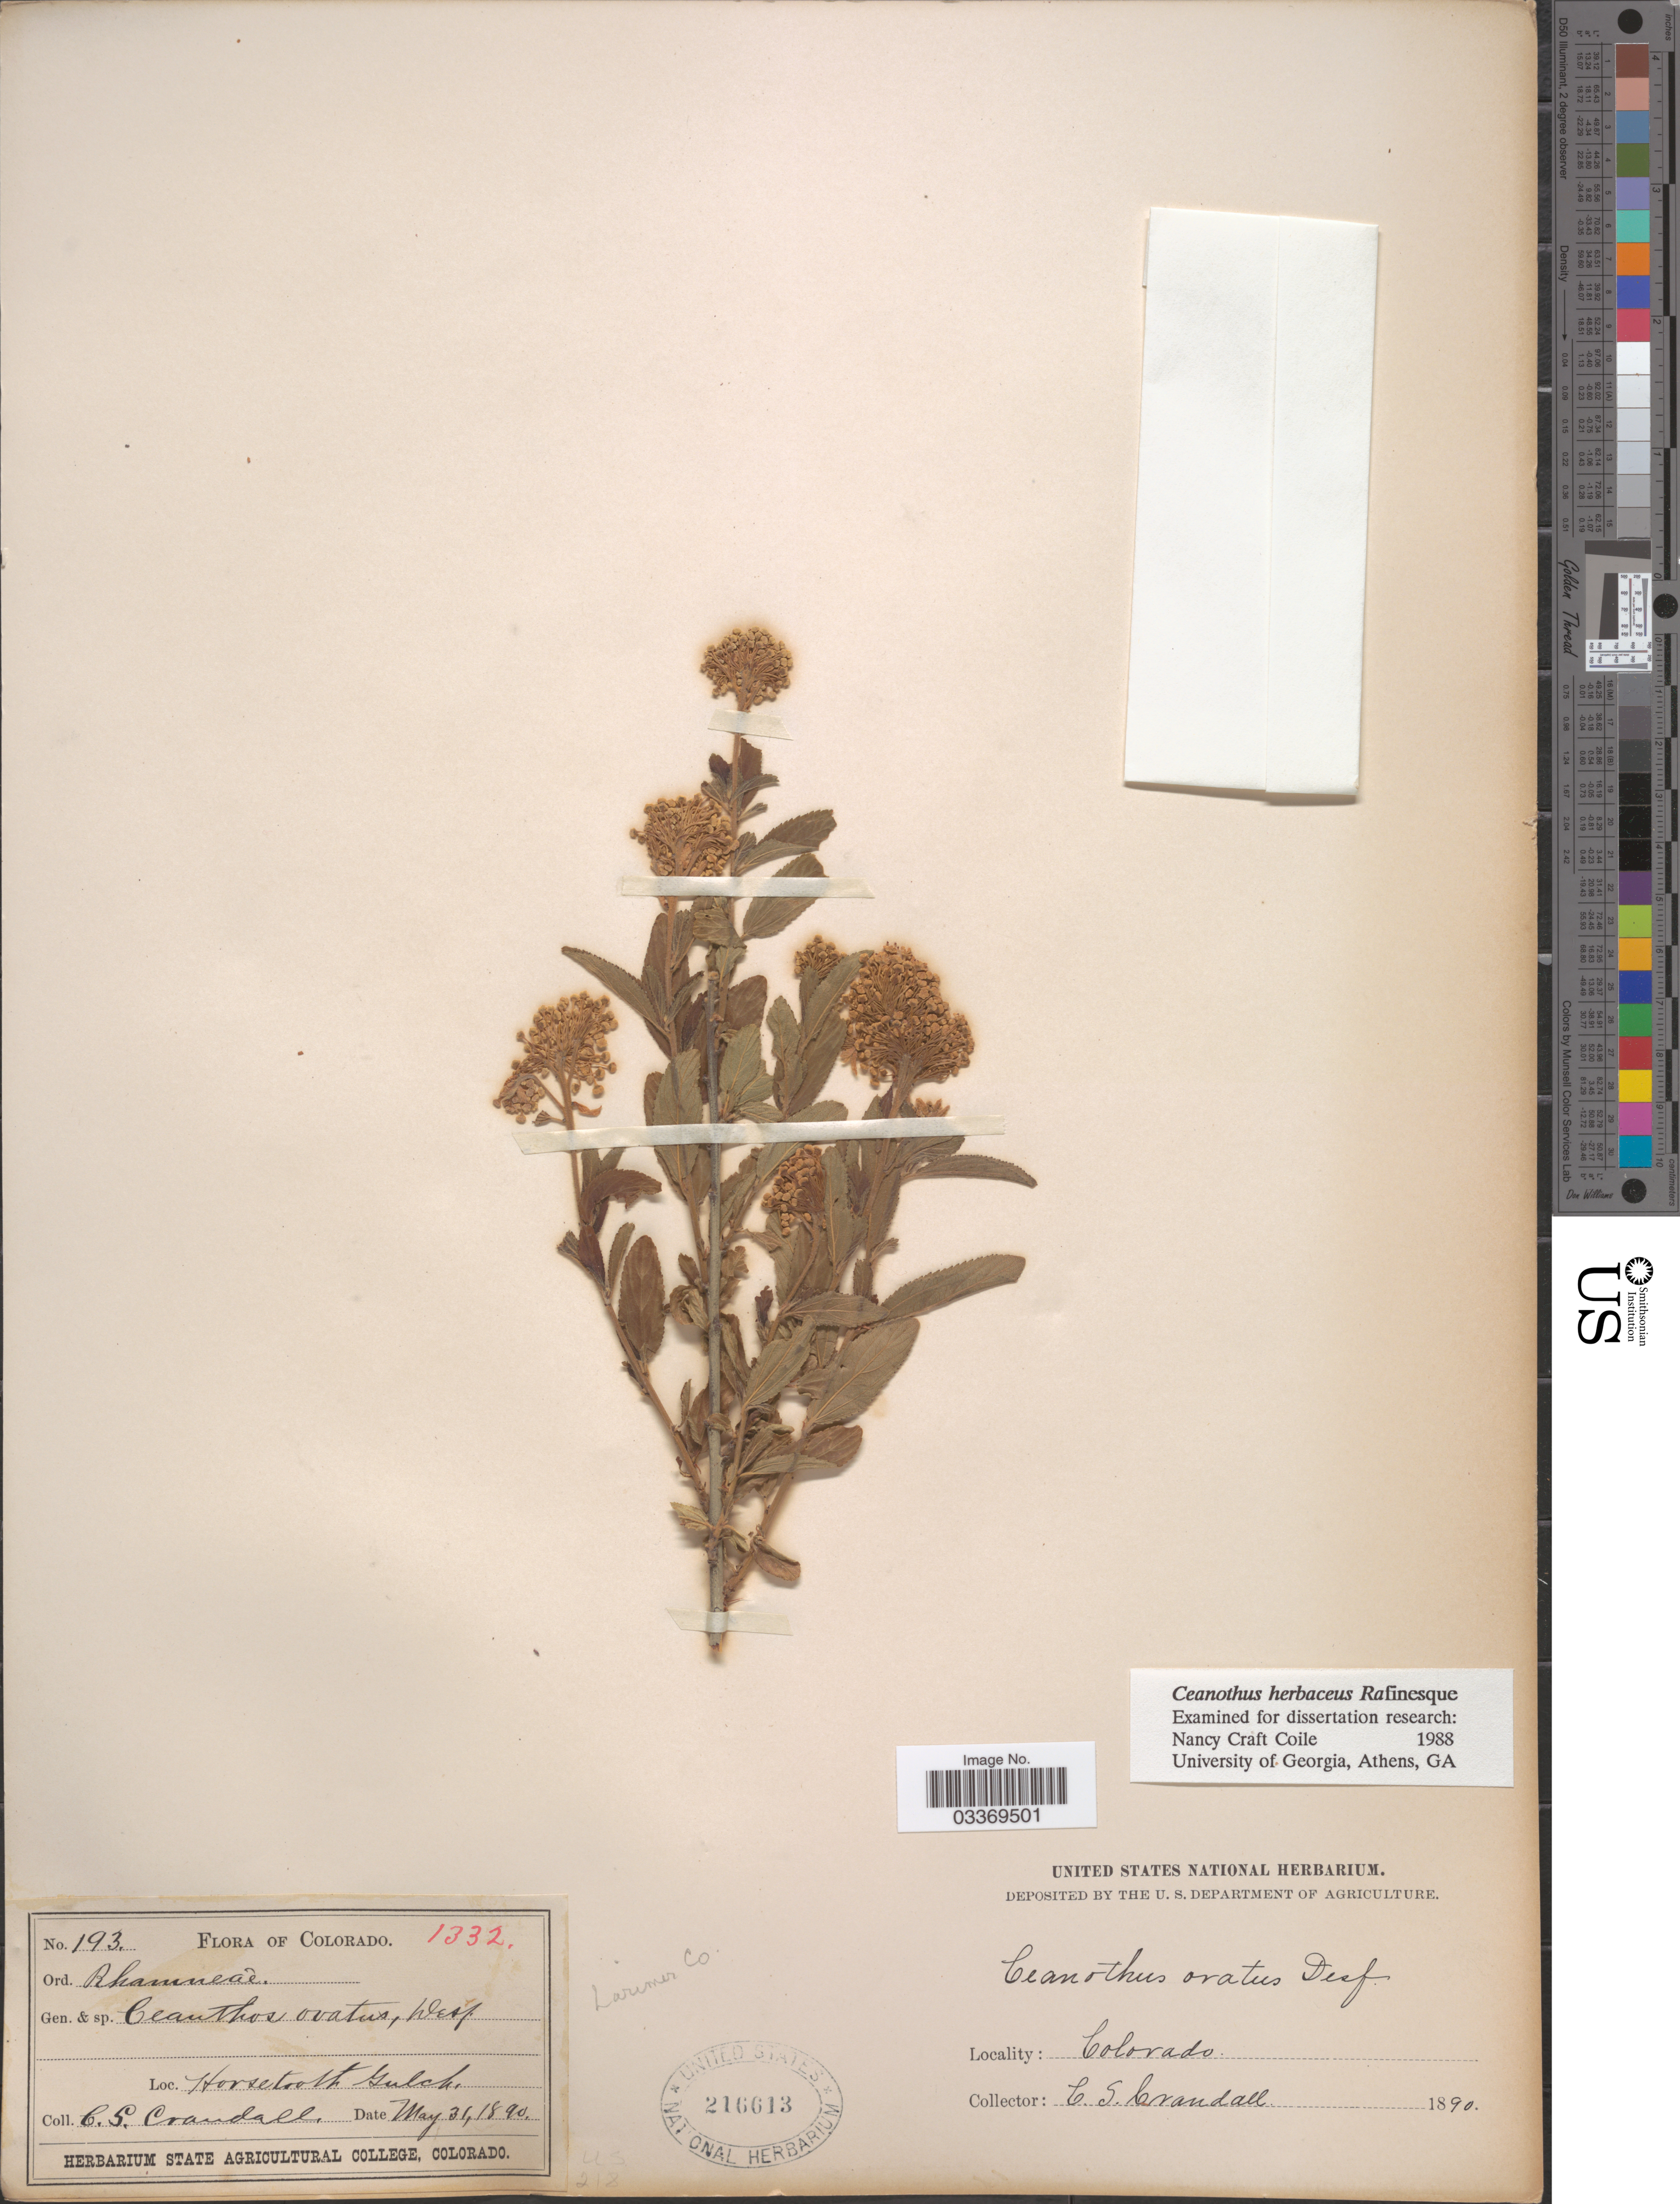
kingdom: Plantae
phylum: Tracheophyta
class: Magnoliopsida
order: Rosales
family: Rhamnaceae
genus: Ceanothus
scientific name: Ceanothus ovatus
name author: Desf.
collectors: C. Crandall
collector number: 193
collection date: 1890-05-31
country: United States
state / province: Colorado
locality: Horsetooth Gulch. Larimer Co.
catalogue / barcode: US 216613